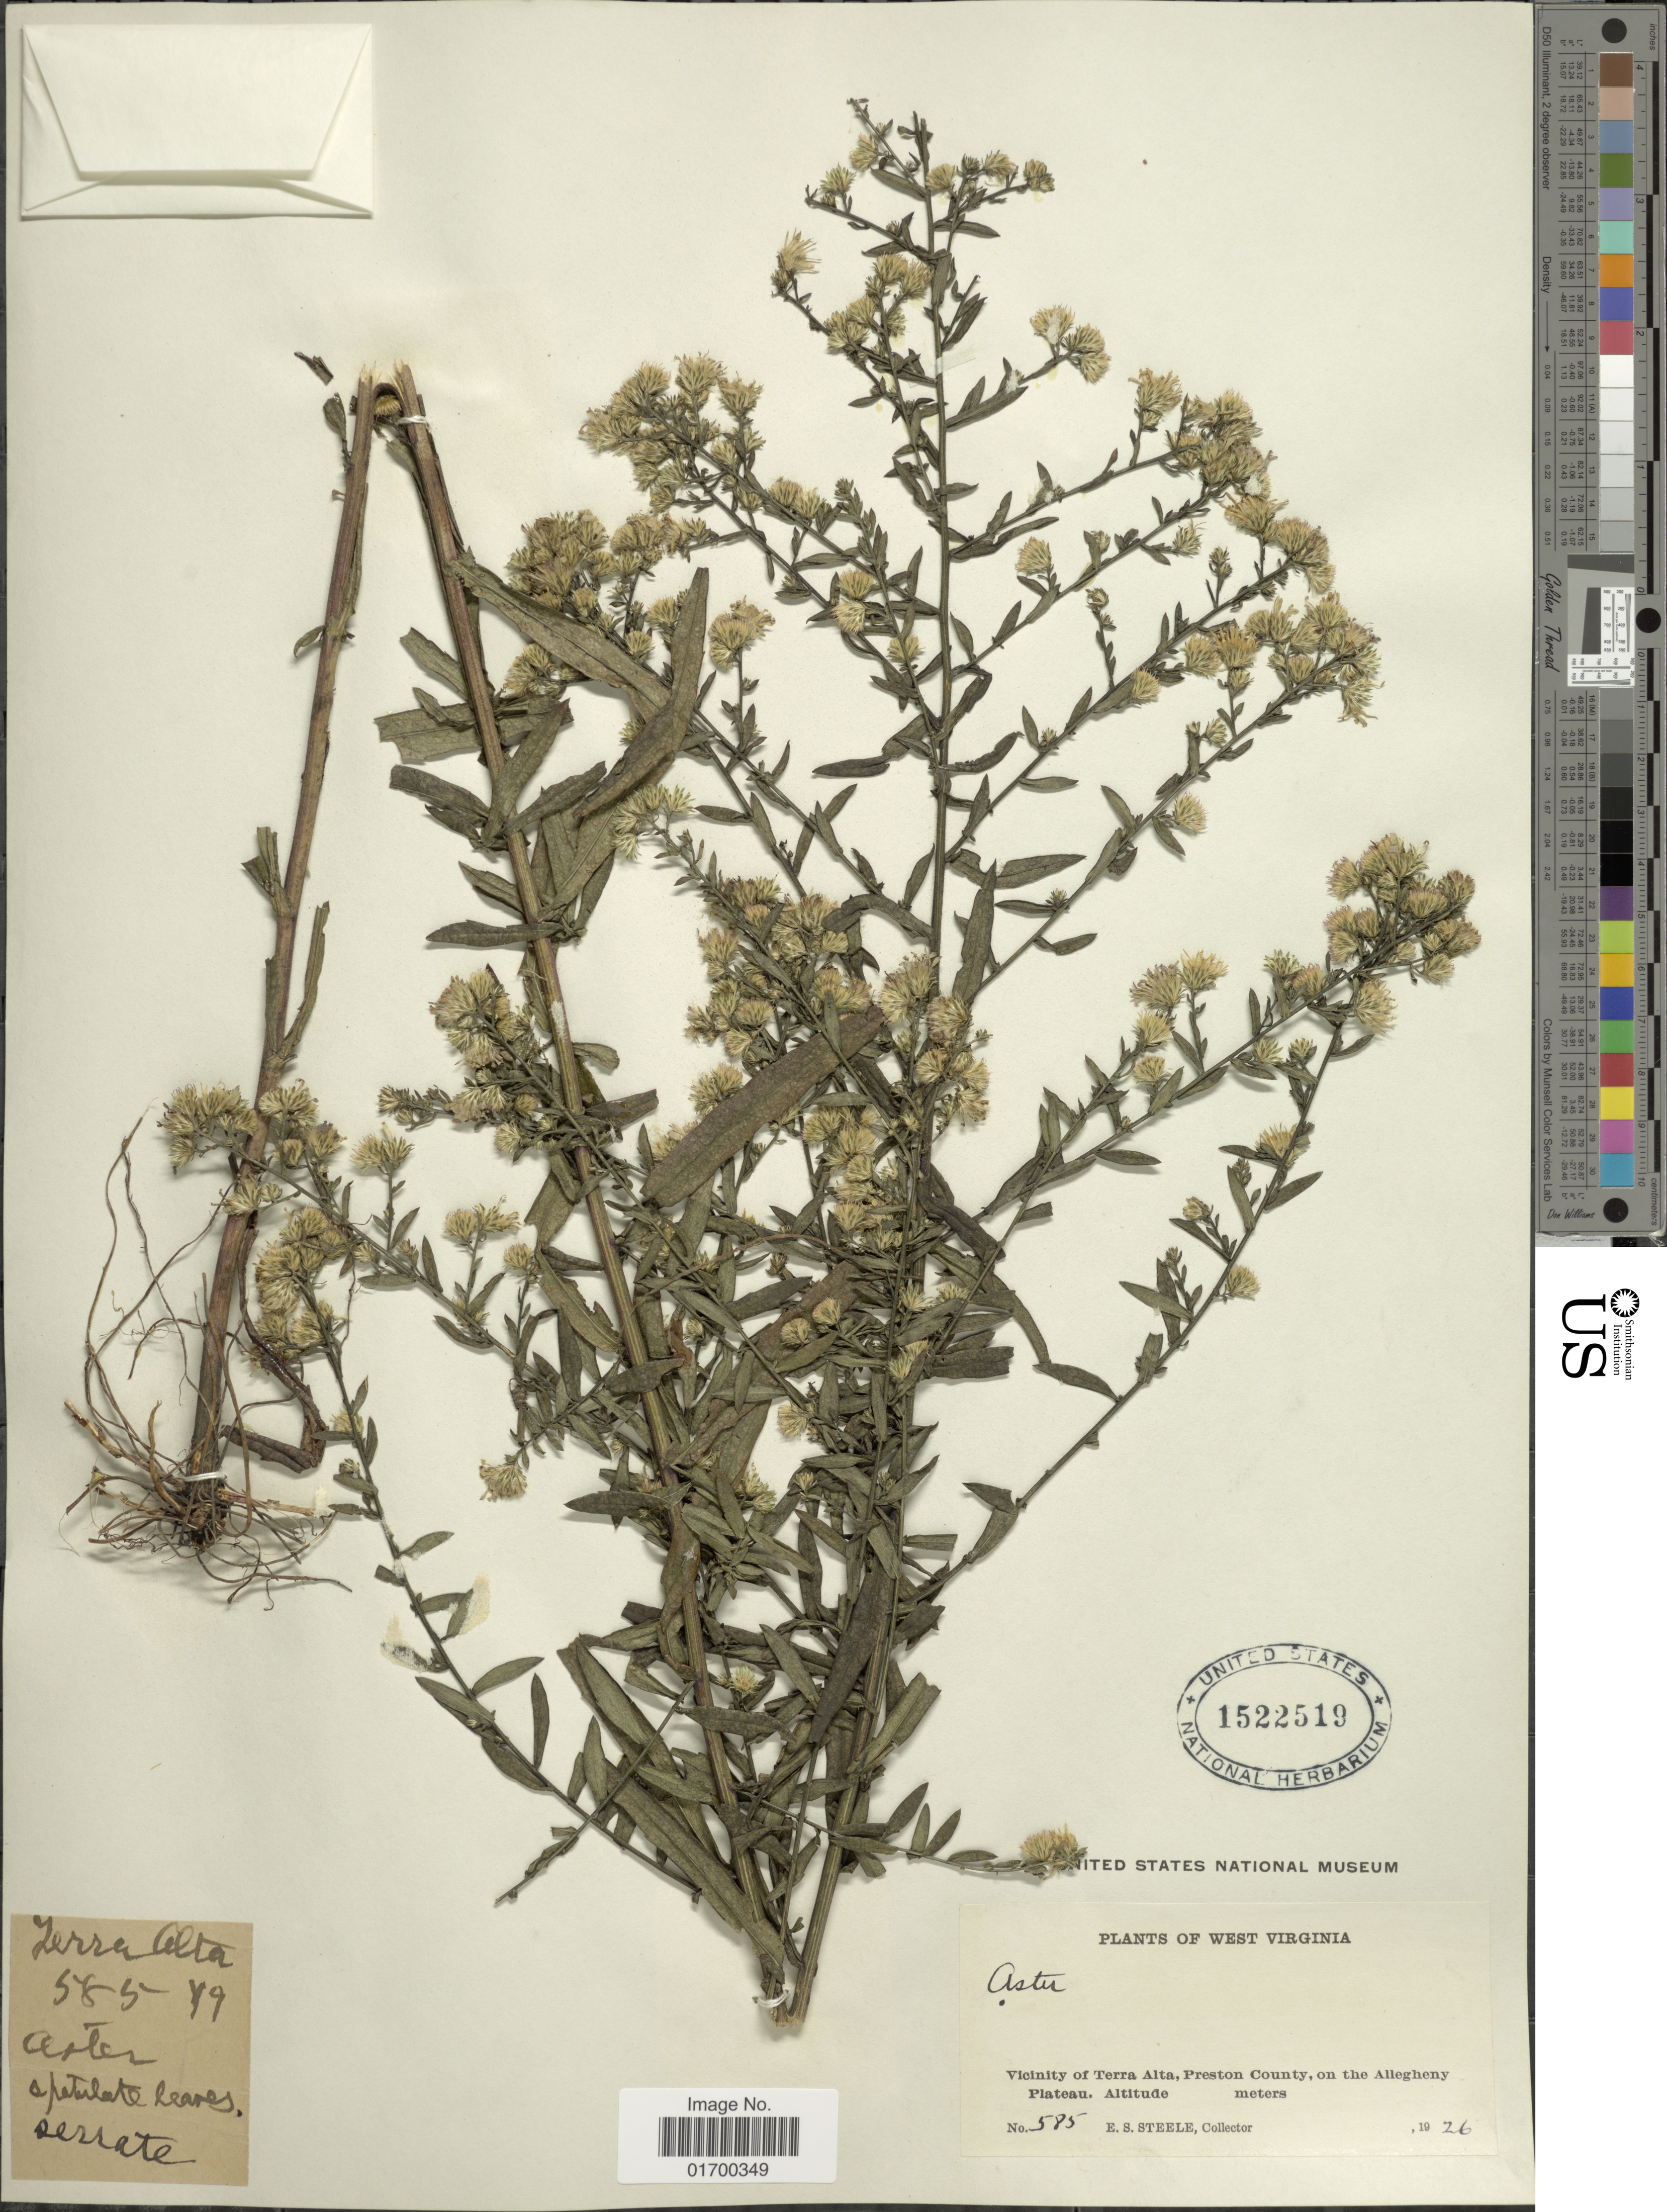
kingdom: Plantae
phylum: Tracheophyta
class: Magnoliopsida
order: Asterales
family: Asteraceae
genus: Symphyotrichum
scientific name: Symphyotrichum lateriflorum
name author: (L.) Á. Löve & D. Löve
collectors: E. Steele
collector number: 585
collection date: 1926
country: United States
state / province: West Virginia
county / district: Preston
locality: Vicinity of Terra Alta, Preston County, on the Allegheny Plateau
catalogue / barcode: US 1522519